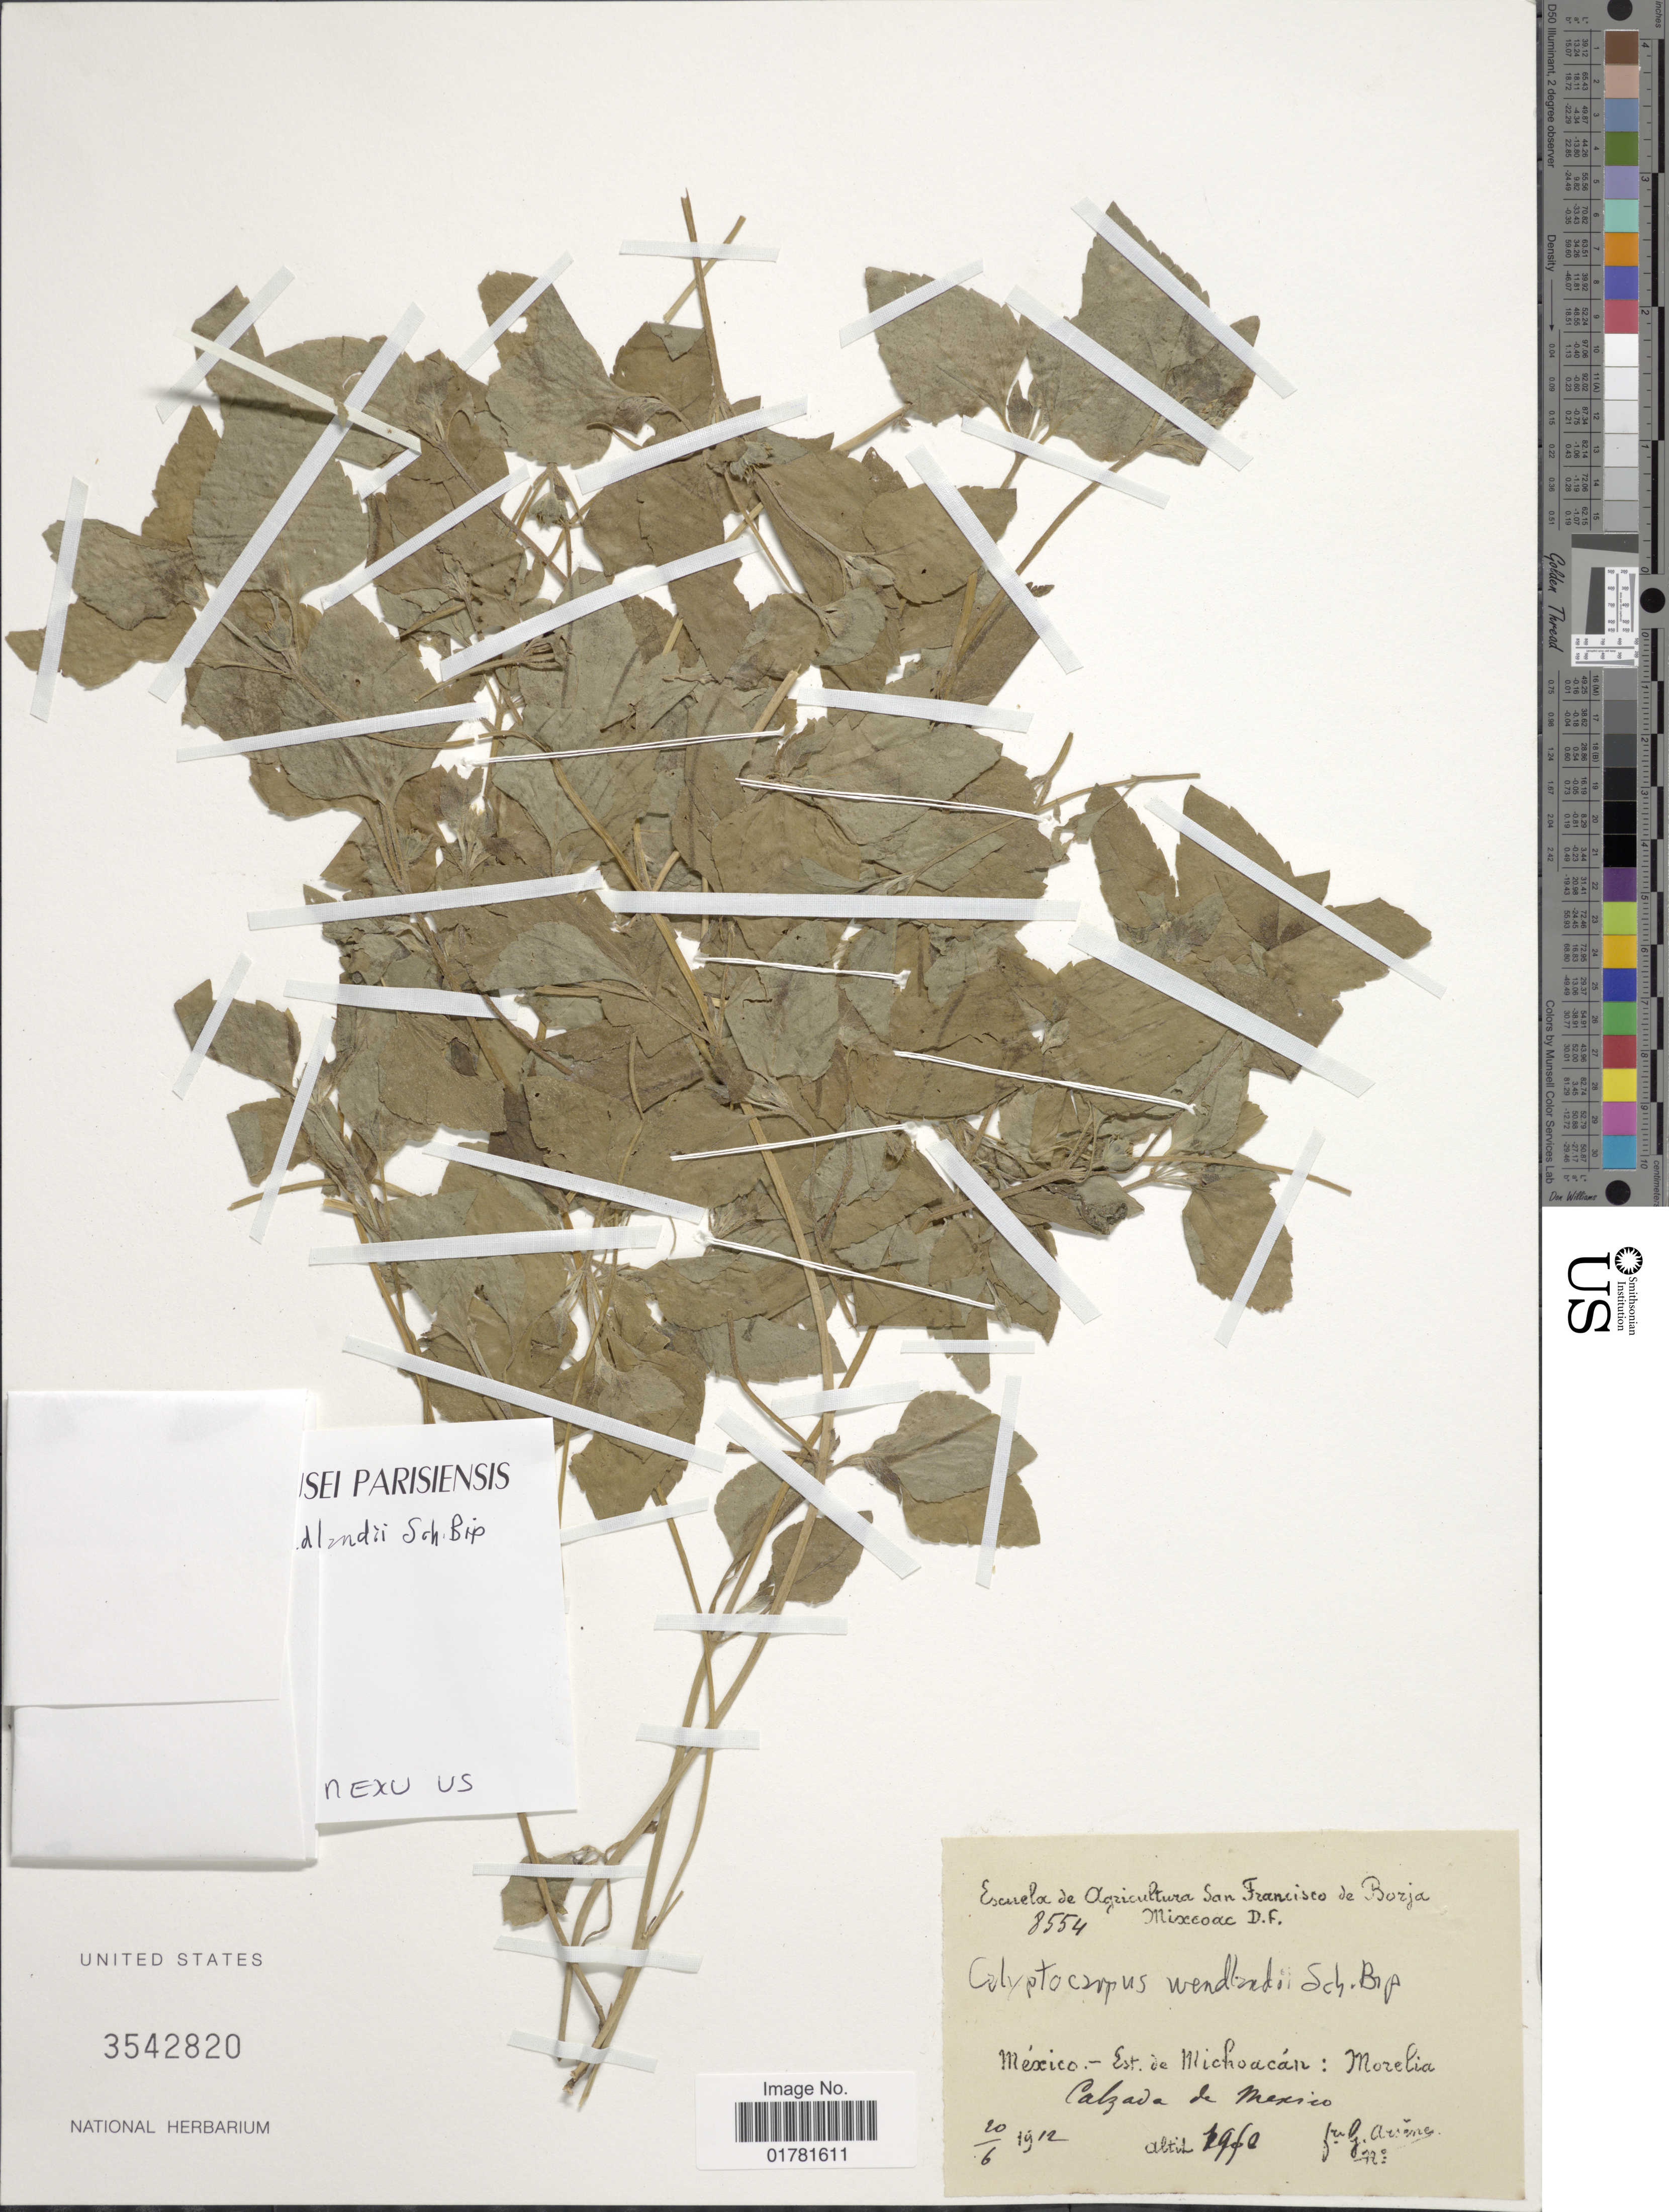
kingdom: Plantae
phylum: Tracheophyta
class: Magnoliopsida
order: Asterales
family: Asteraceae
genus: Calyptocarpus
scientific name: Calyptocarpus wendlandii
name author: Sch. Bip.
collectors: Bro. G. Arsène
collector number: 8554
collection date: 1912-06-20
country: Mexico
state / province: Michoacán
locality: Morelia, Calzada de Mexico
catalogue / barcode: US 3542820